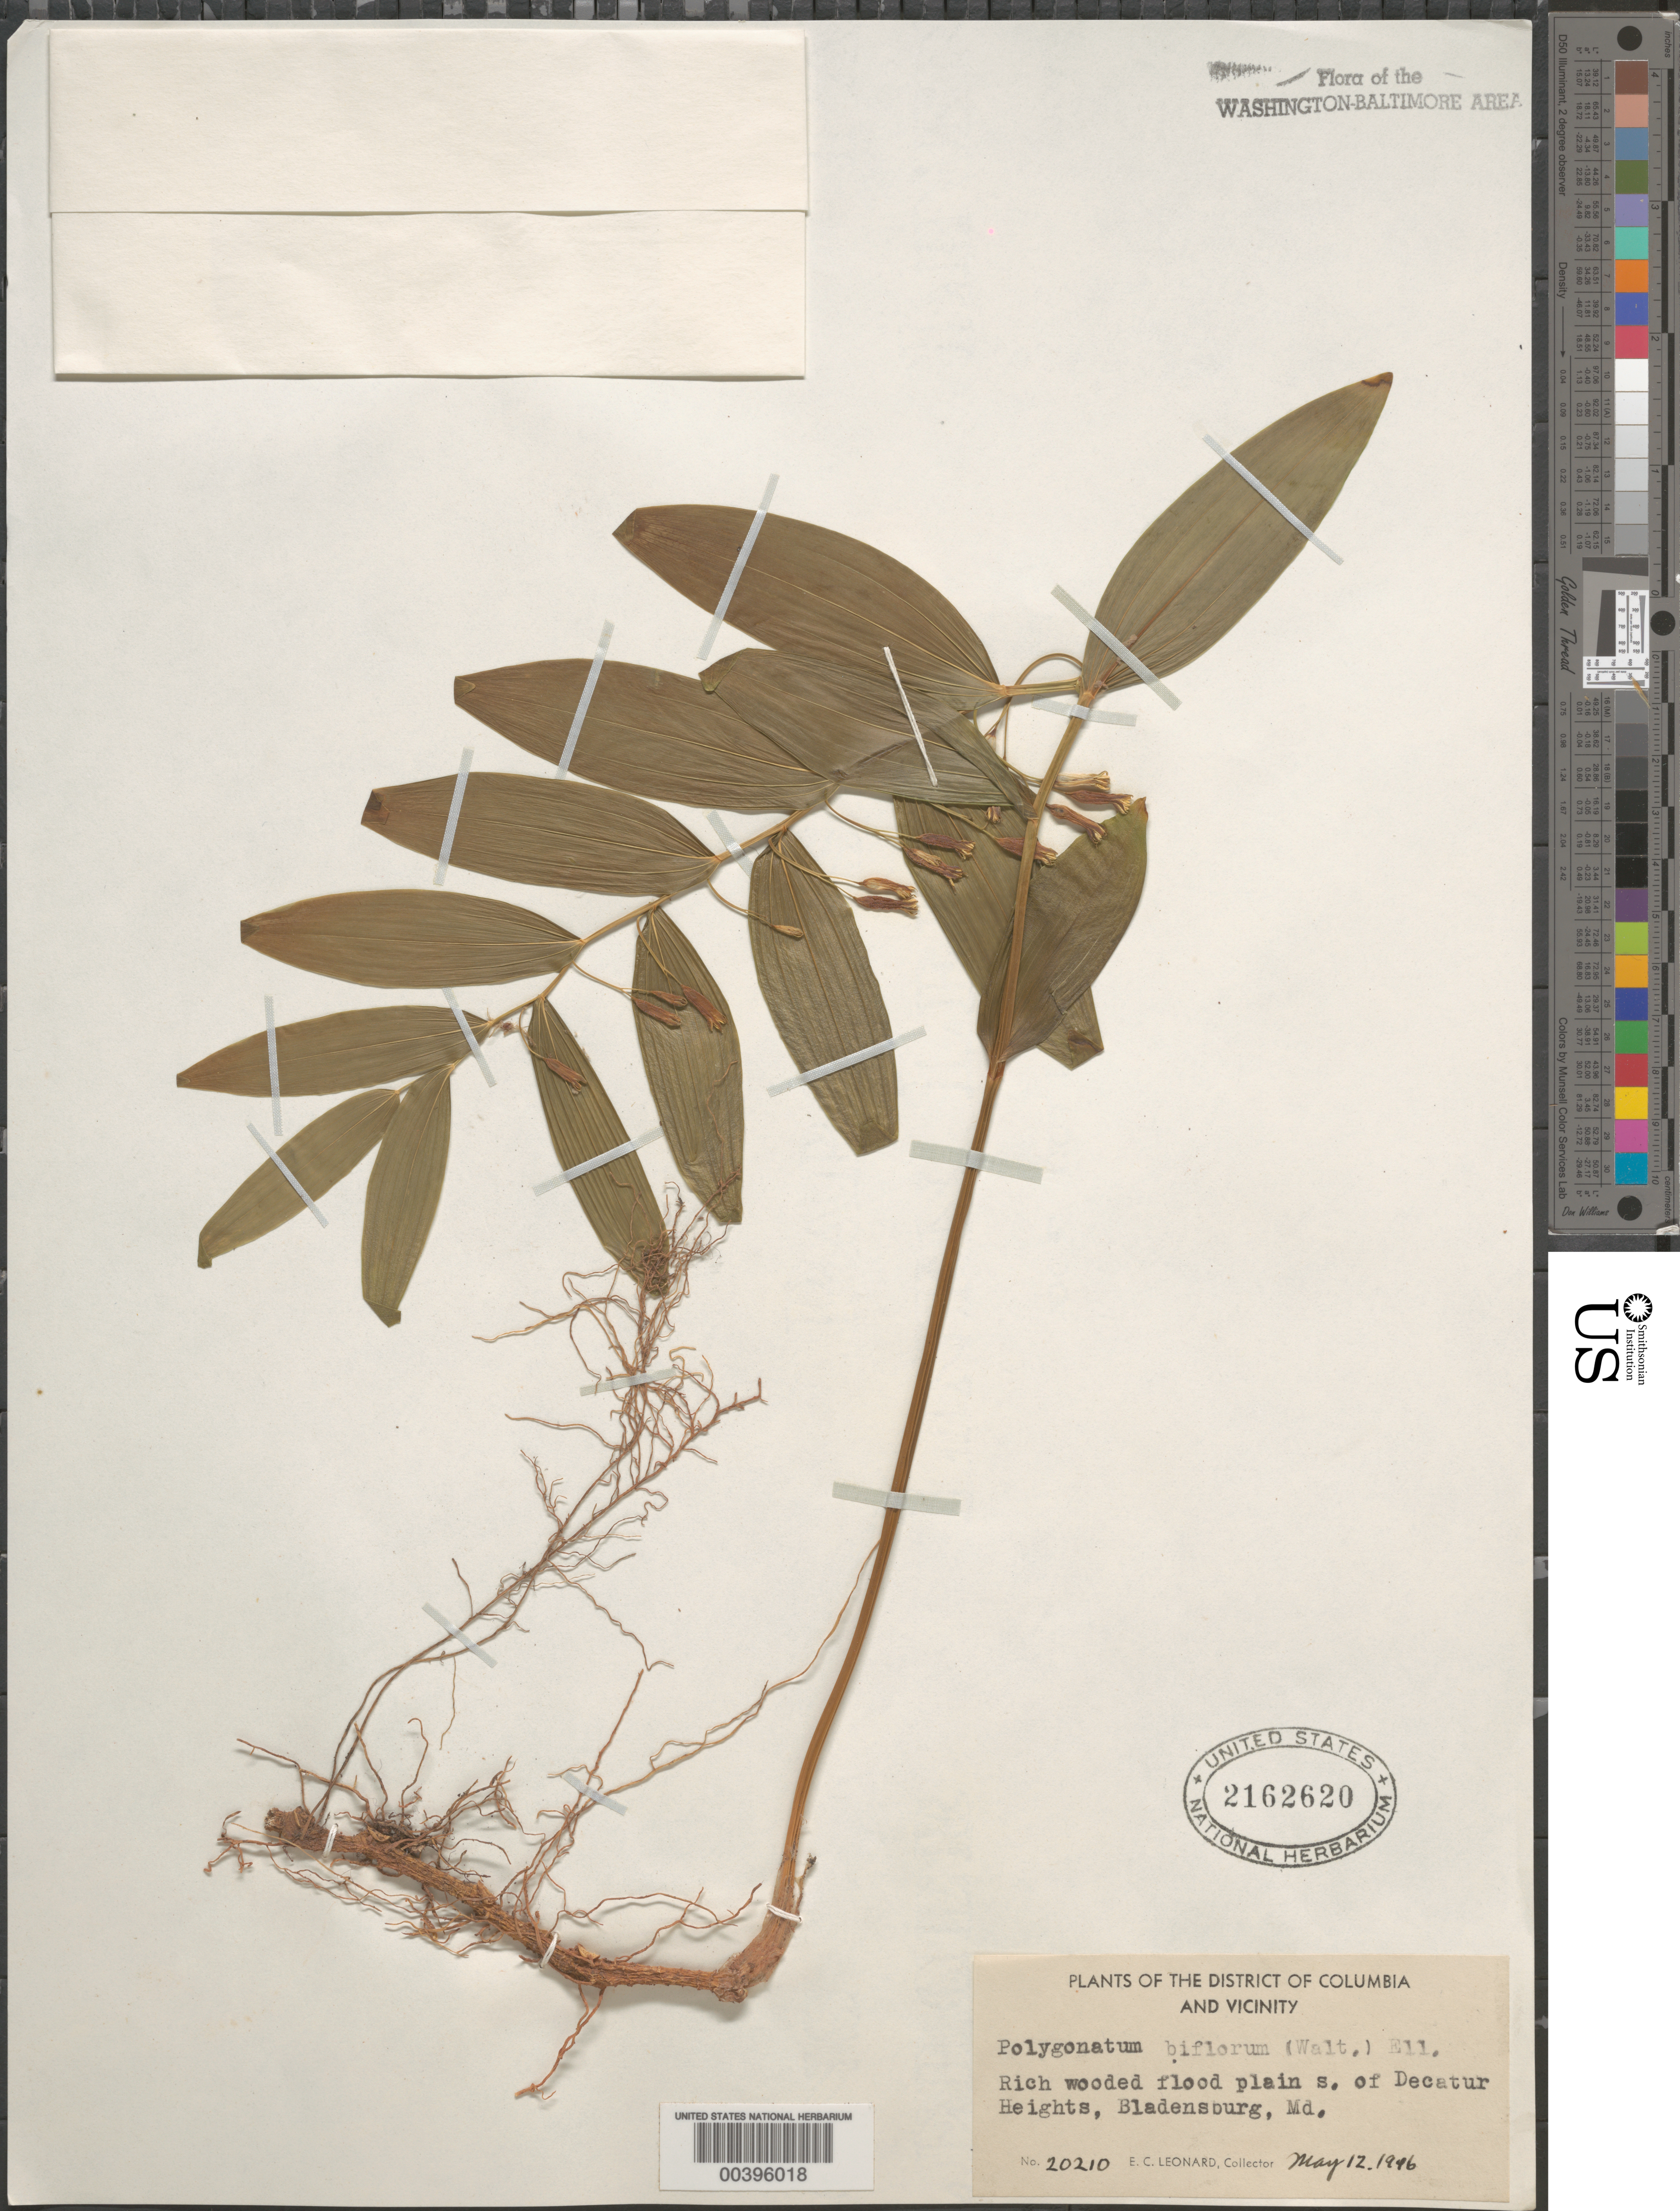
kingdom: Plantae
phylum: Tracheophyta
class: Liliopsida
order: Asparagales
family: Asparagaceae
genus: Polygonatum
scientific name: Polygonatum biflorum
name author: (Walter) Elliott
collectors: E. C. Leonard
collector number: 20210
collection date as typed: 12 May 1946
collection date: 1946-05-12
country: United States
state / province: Maryland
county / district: Prince George's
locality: Bladensburg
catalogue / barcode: US 2162620